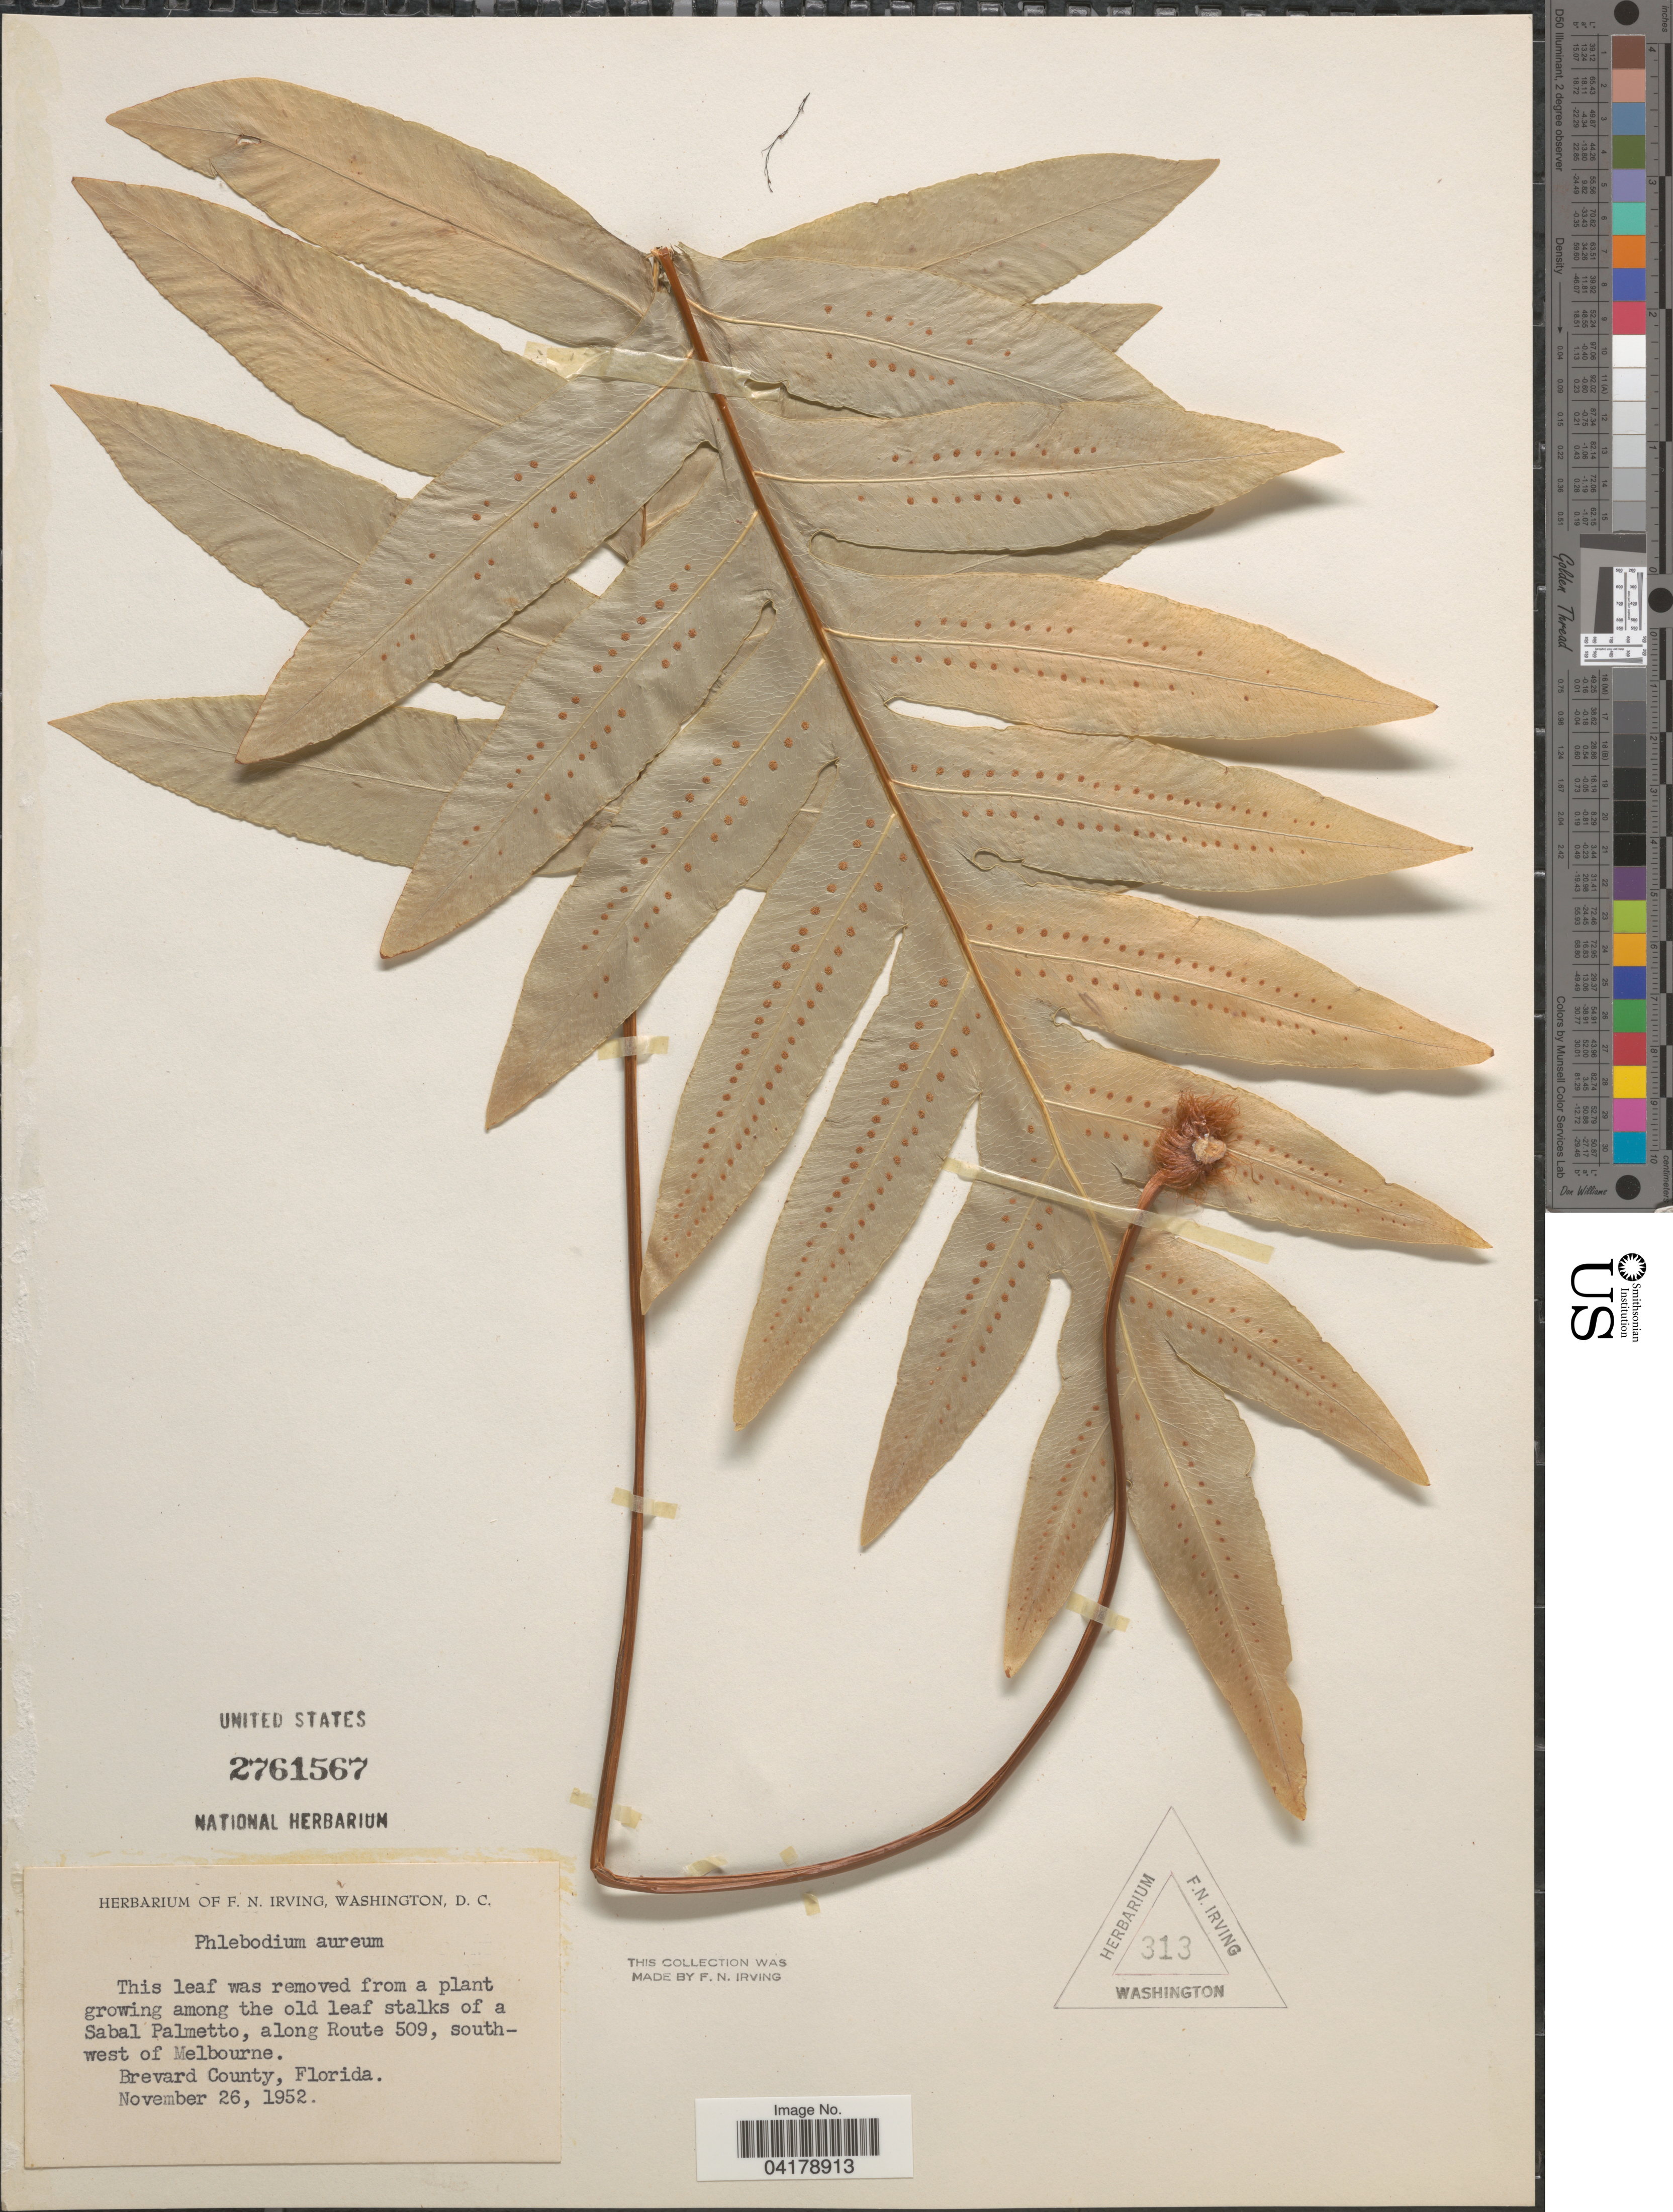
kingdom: Plantae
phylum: Tracheophyta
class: Polypodiopsida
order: Polypodiales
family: Polypodiaceae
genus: Phlebodium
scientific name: Phlebodium aureum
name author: (L.) J. Sm.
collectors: ex herb. F.N. Irving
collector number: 313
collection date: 1952-11-26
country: United States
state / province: Florida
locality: Along Route 509, south-west of Melbourne. Brevard County.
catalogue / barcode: US 2761567